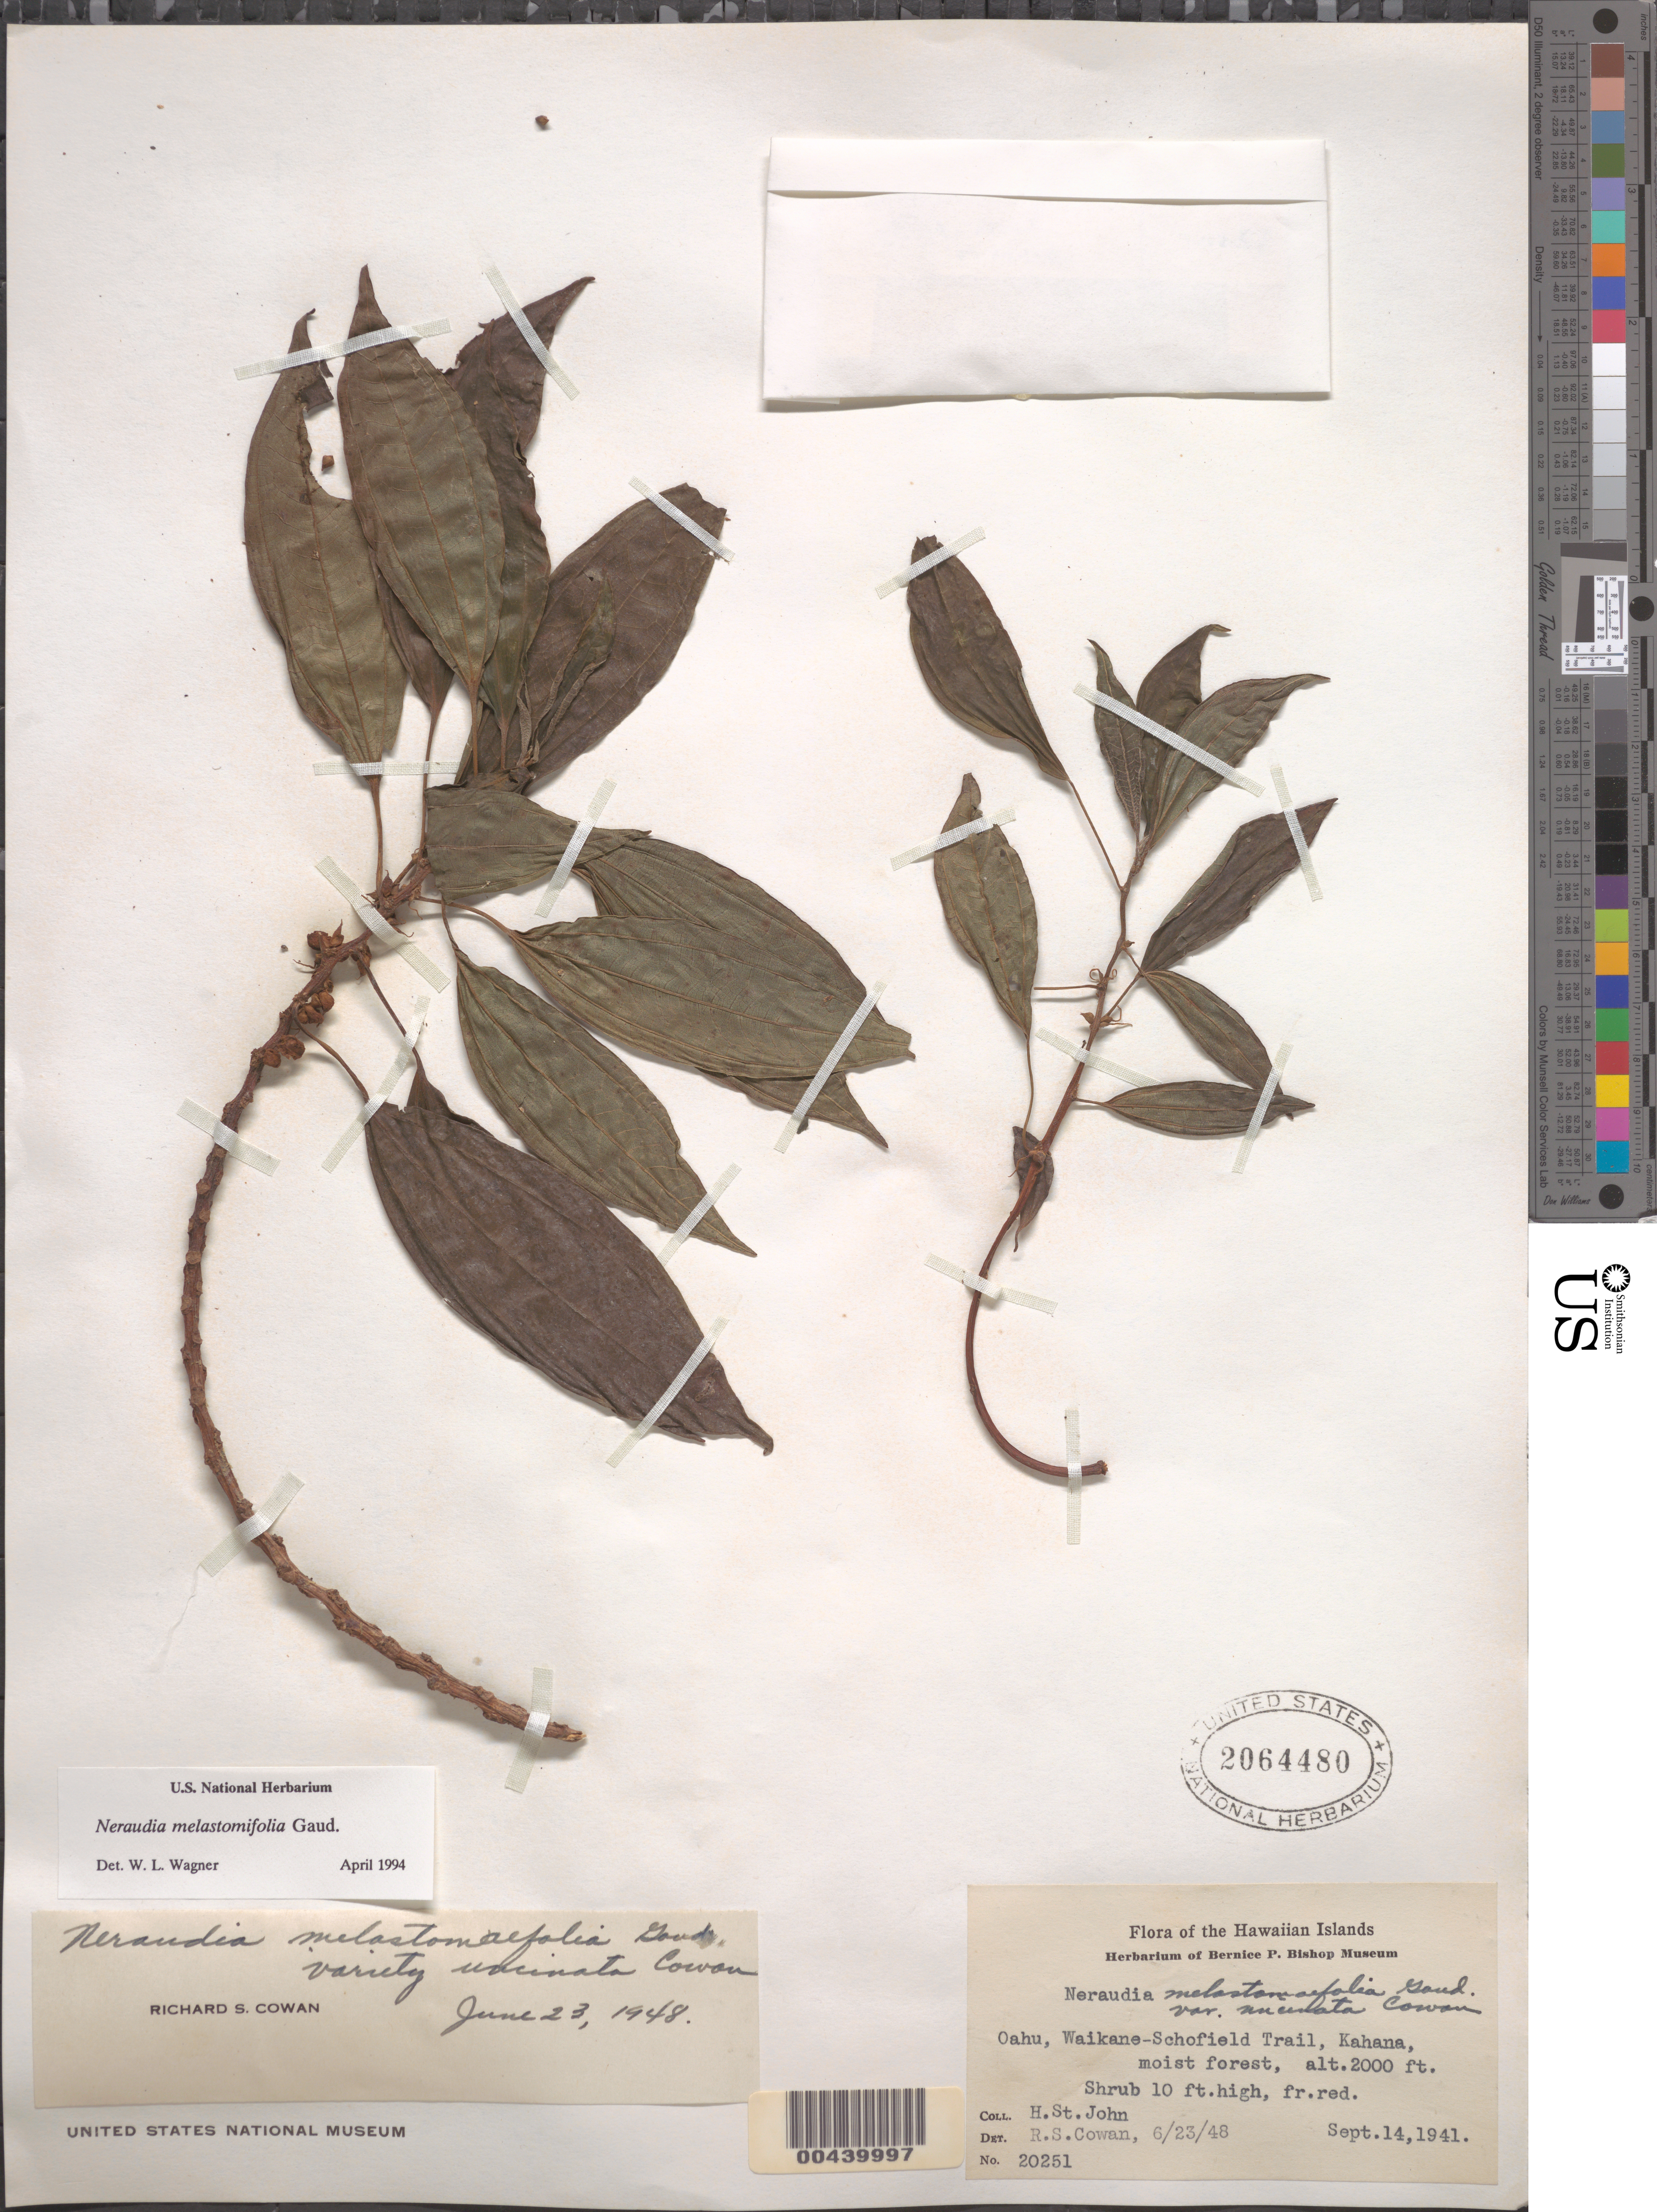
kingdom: Plantae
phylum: Tracheophyta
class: Magnoliopsida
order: Rosales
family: Urticaceae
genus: Neraudia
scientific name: Neraudia melastomifolia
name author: Gaudich.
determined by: Wagner, W. L., (BOT), Smithsonian Institution - National Museum of Natural History (UNITED STATES)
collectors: H. St. John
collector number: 20251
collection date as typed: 14 Sep 1941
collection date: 1941-09-14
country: United States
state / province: Hawaii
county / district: Honolulu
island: Oahu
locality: Waikane-Schofield Trail, Kahana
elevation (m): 610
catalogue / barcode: US 2064480